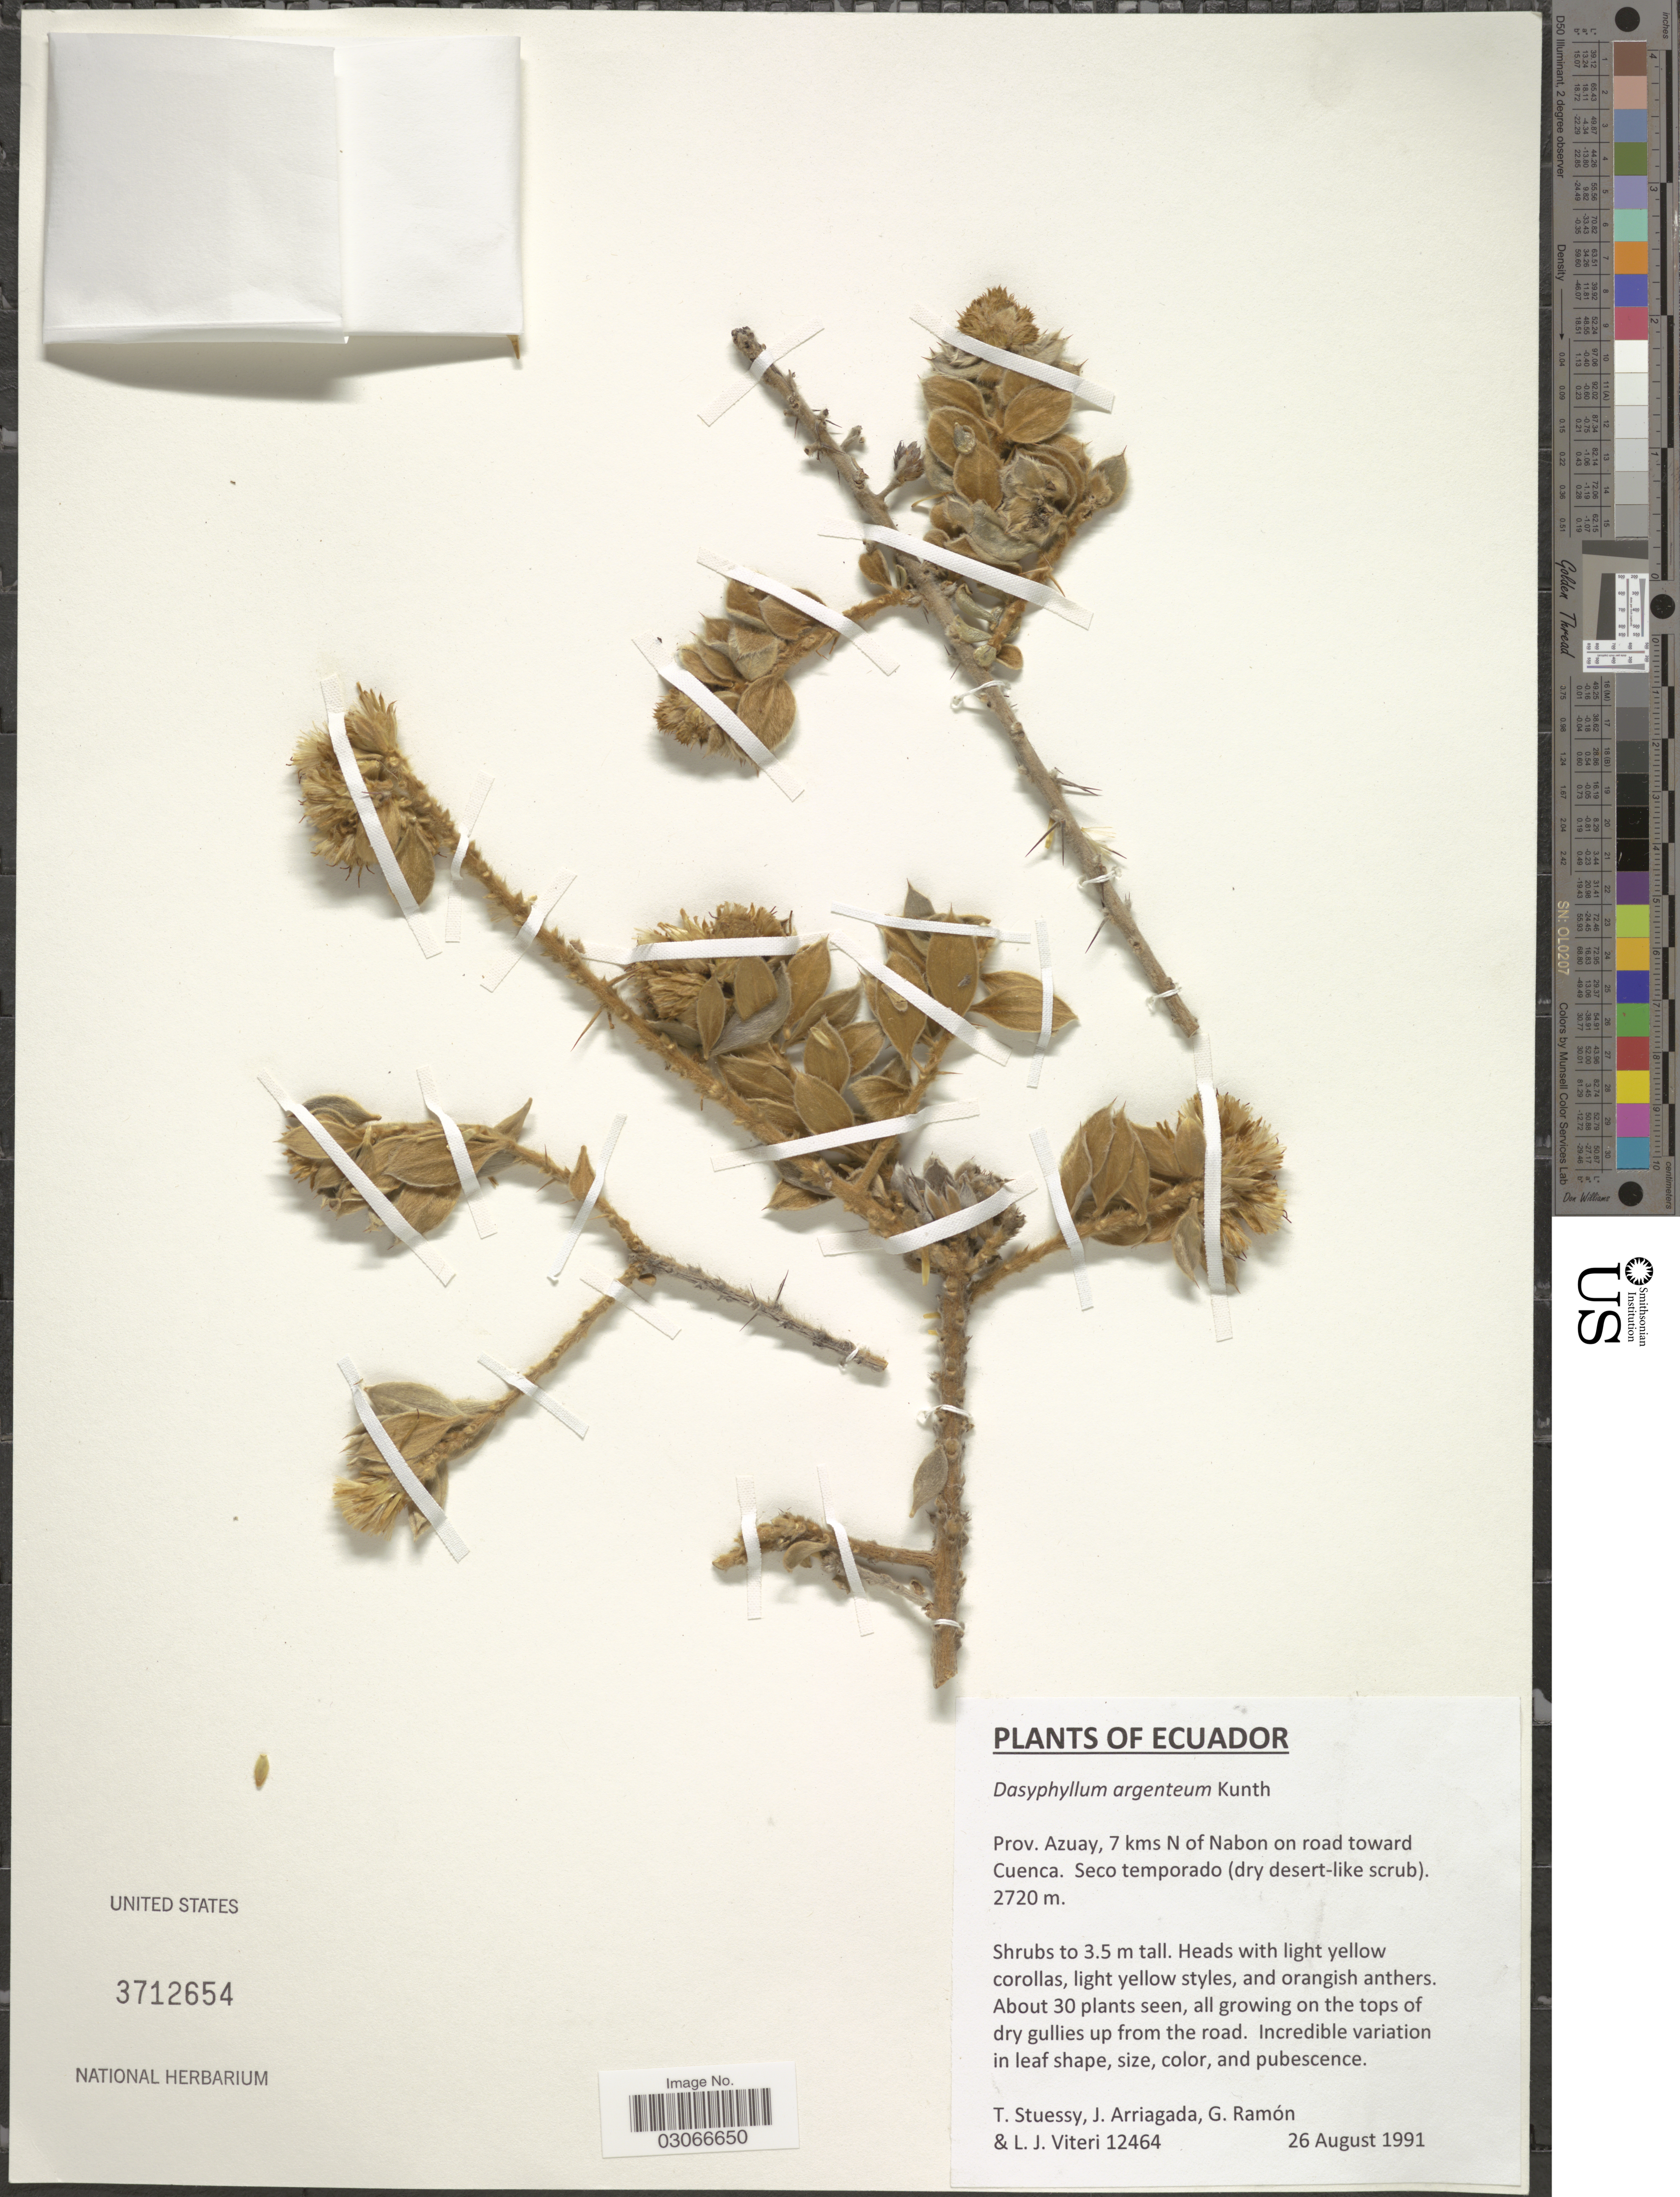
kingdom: Plantae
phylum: Tracheophyta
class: Magnoliopsida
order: Asterales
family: Asteraceae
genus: Dasyphyllum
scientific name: Dasyphyllum argenteum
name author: Kunth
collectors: T. Stuessy, J. Arriagada, G. Ramón & L. Viteri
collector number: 12464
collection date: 1991-08-26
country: Ecuador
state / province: Azuay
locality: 7 kms N of Nabon on road toward Cuenca.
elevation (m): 2720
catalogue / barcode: US 3712654